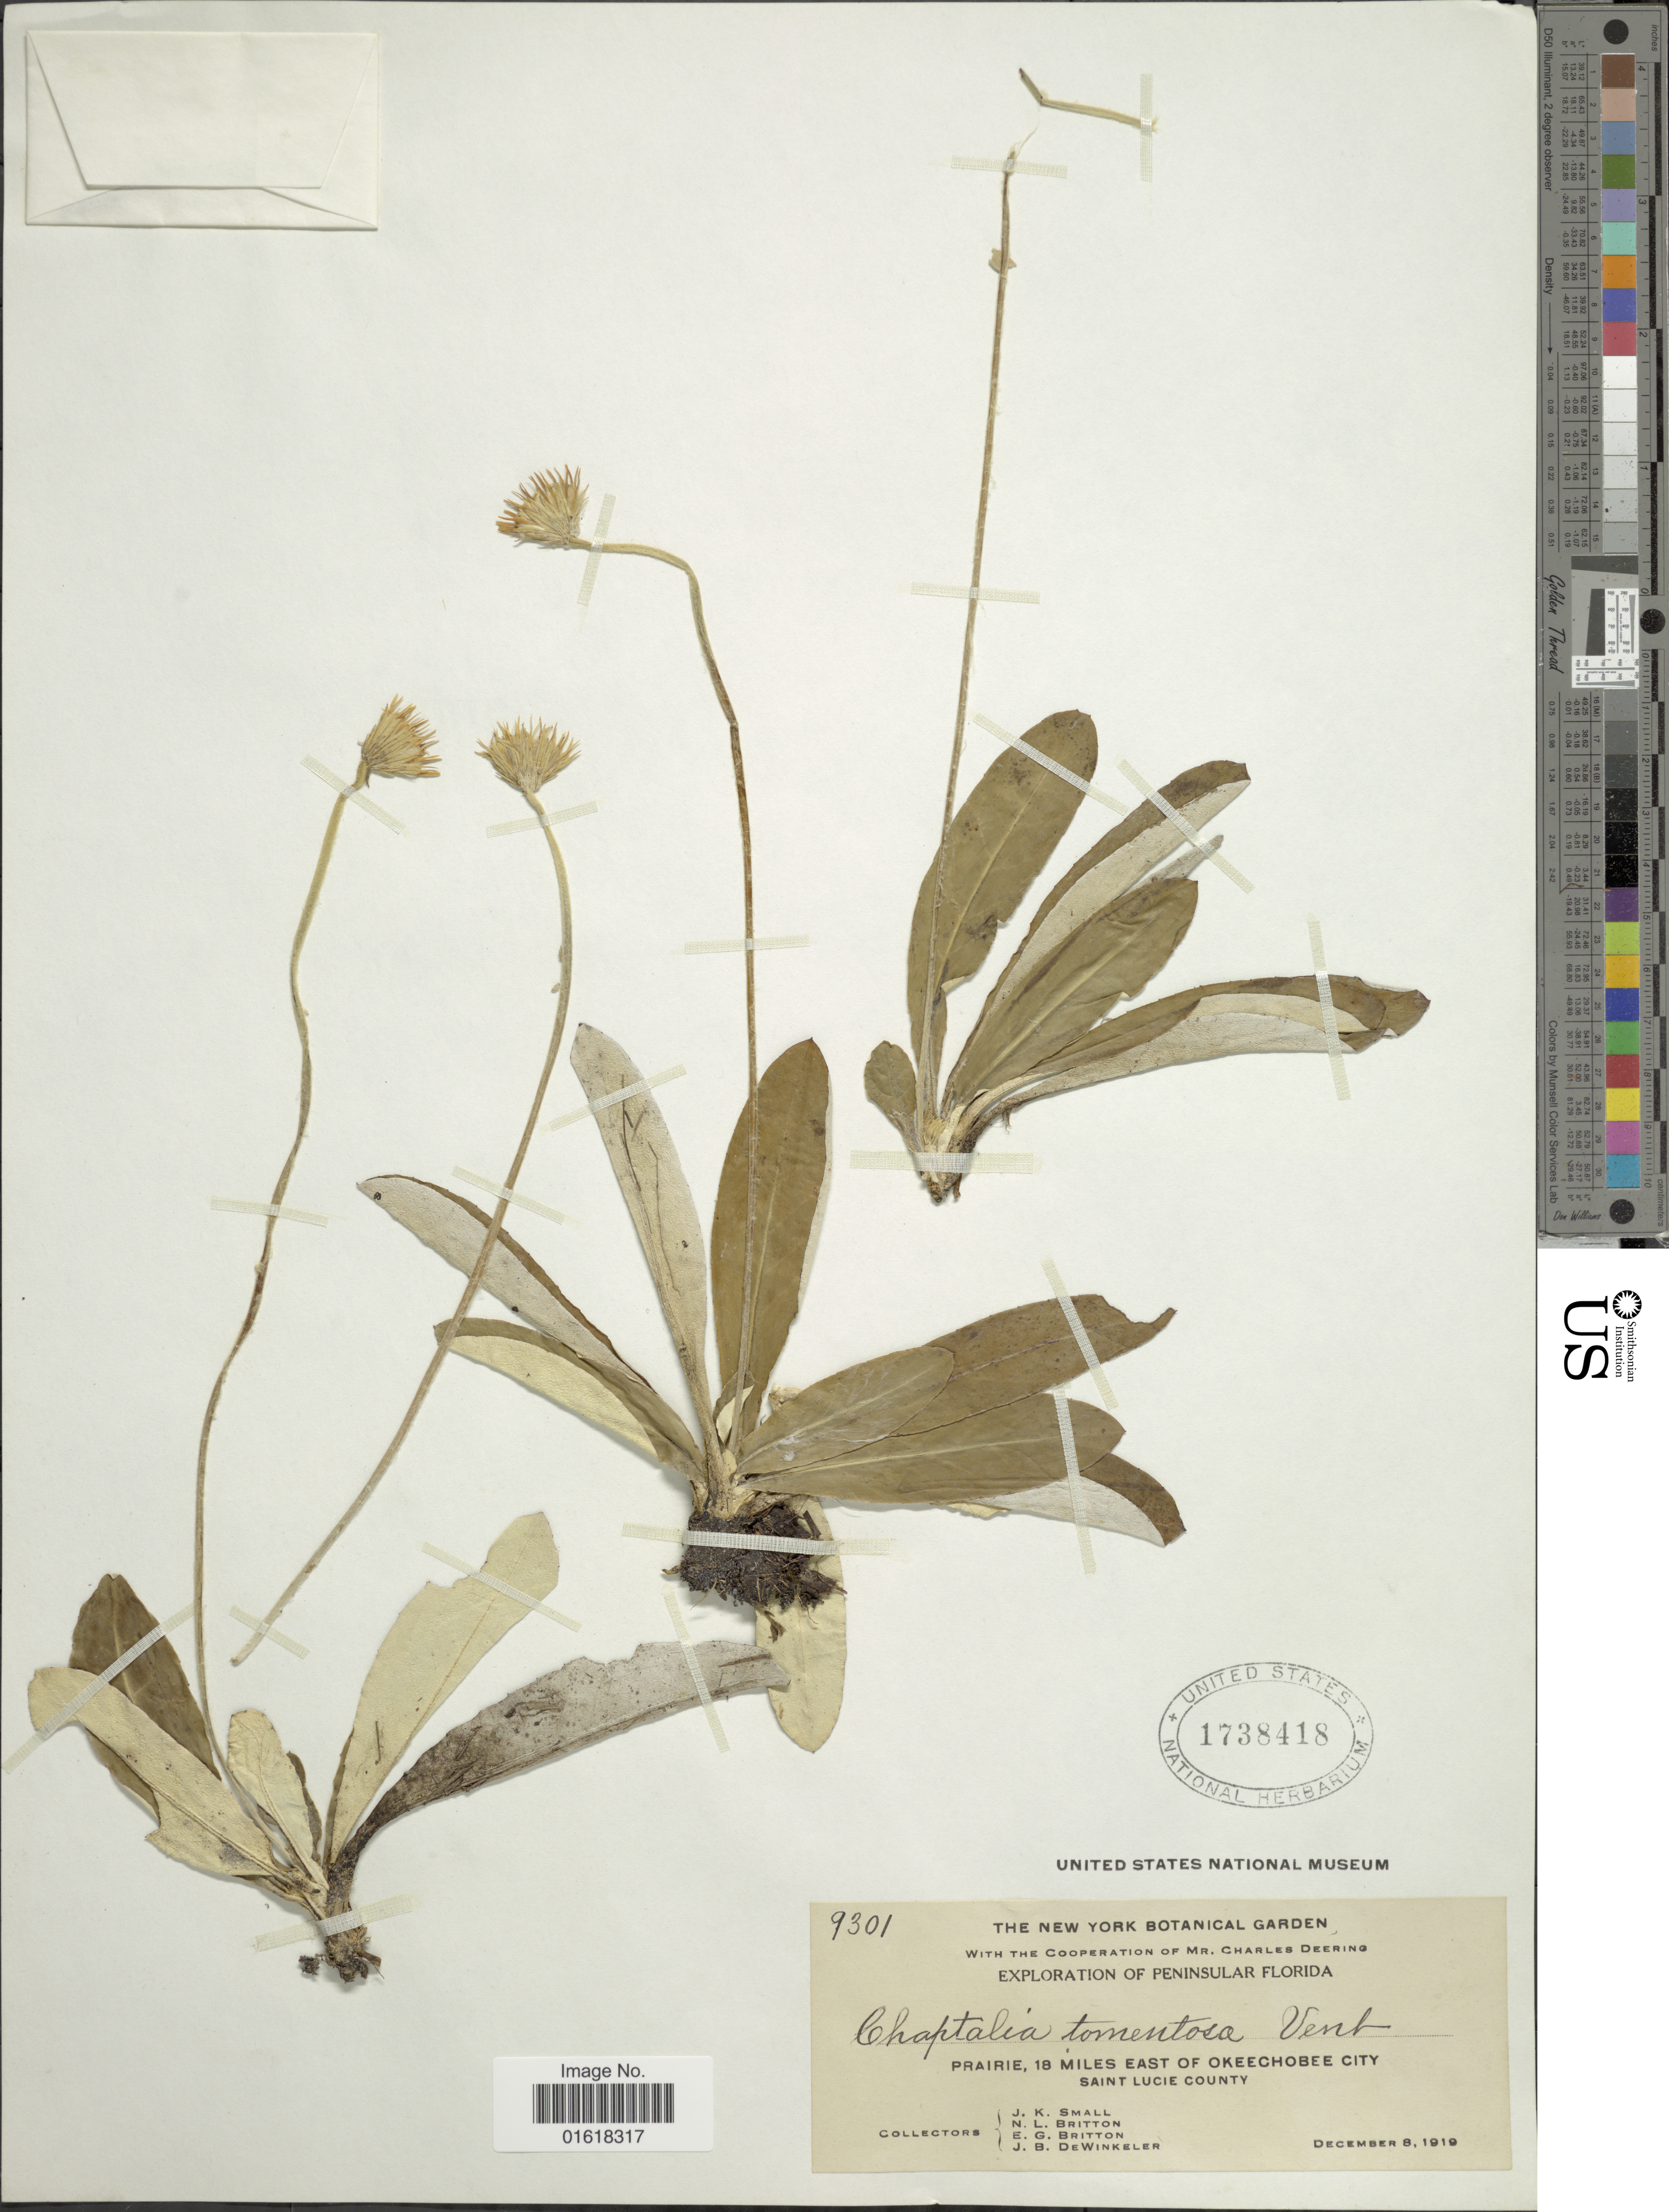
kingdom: Plantae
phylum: Tracheophyta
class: Magnoliopsida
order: Asterales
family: Asteraceae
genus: Chaptalia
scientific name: Chaptalia tomentosa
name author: Vent.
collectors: J. K. Small, N. Britton, E. G. Britton & J. B. Dewinkeler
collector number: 9301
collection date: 1919-12-08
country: United States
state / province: Florida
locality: Peninsular Florida. Prairie, 18 miles east of Okeechobee City. Saint Lucie County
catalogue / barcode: US 1738418